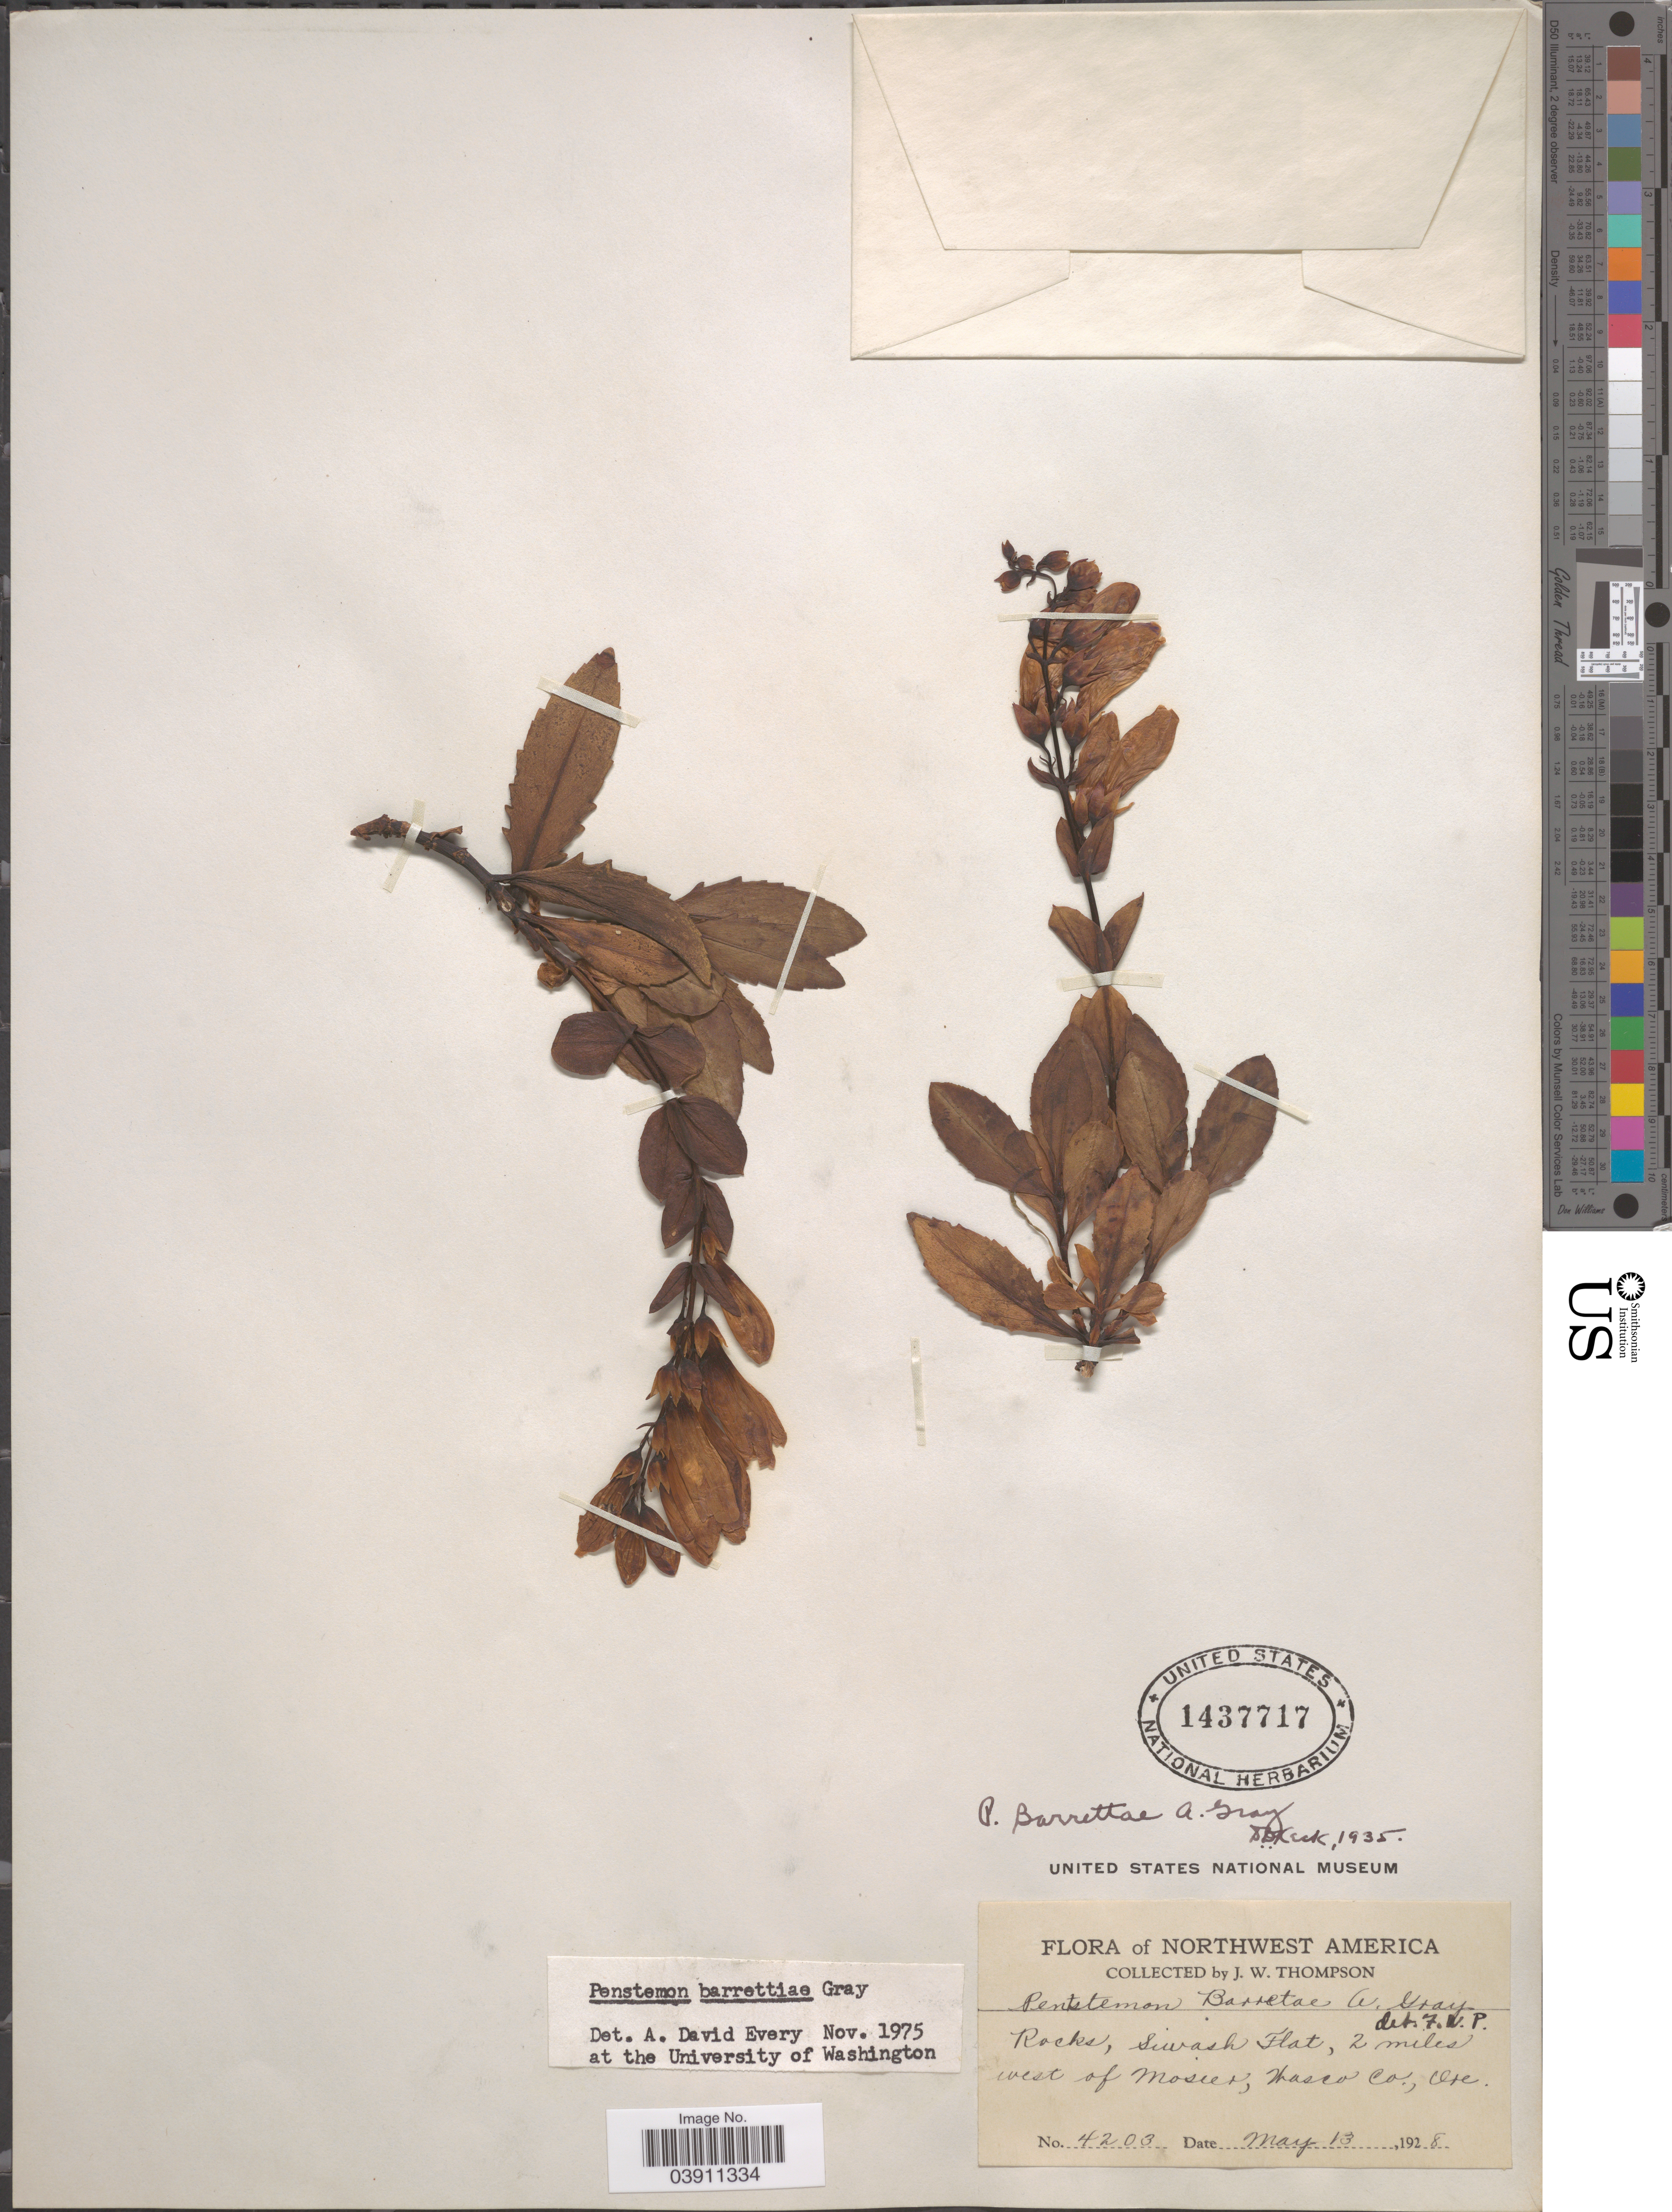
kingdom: Plantae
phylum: Tracheophyta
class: Magnoliopsida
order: Lamiales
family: Plantaginaceae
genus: Penstemon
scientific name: Penstemon barrettiae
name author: A. Gray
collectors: J. Thompson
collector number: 4203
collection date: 1928-05-13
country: United States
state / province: Oregon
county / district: Wasco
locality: Northwest of America. Rocks, Siwash Flat, 2 miles west of Mosier, Wasco Co.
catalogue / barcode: US 1437717